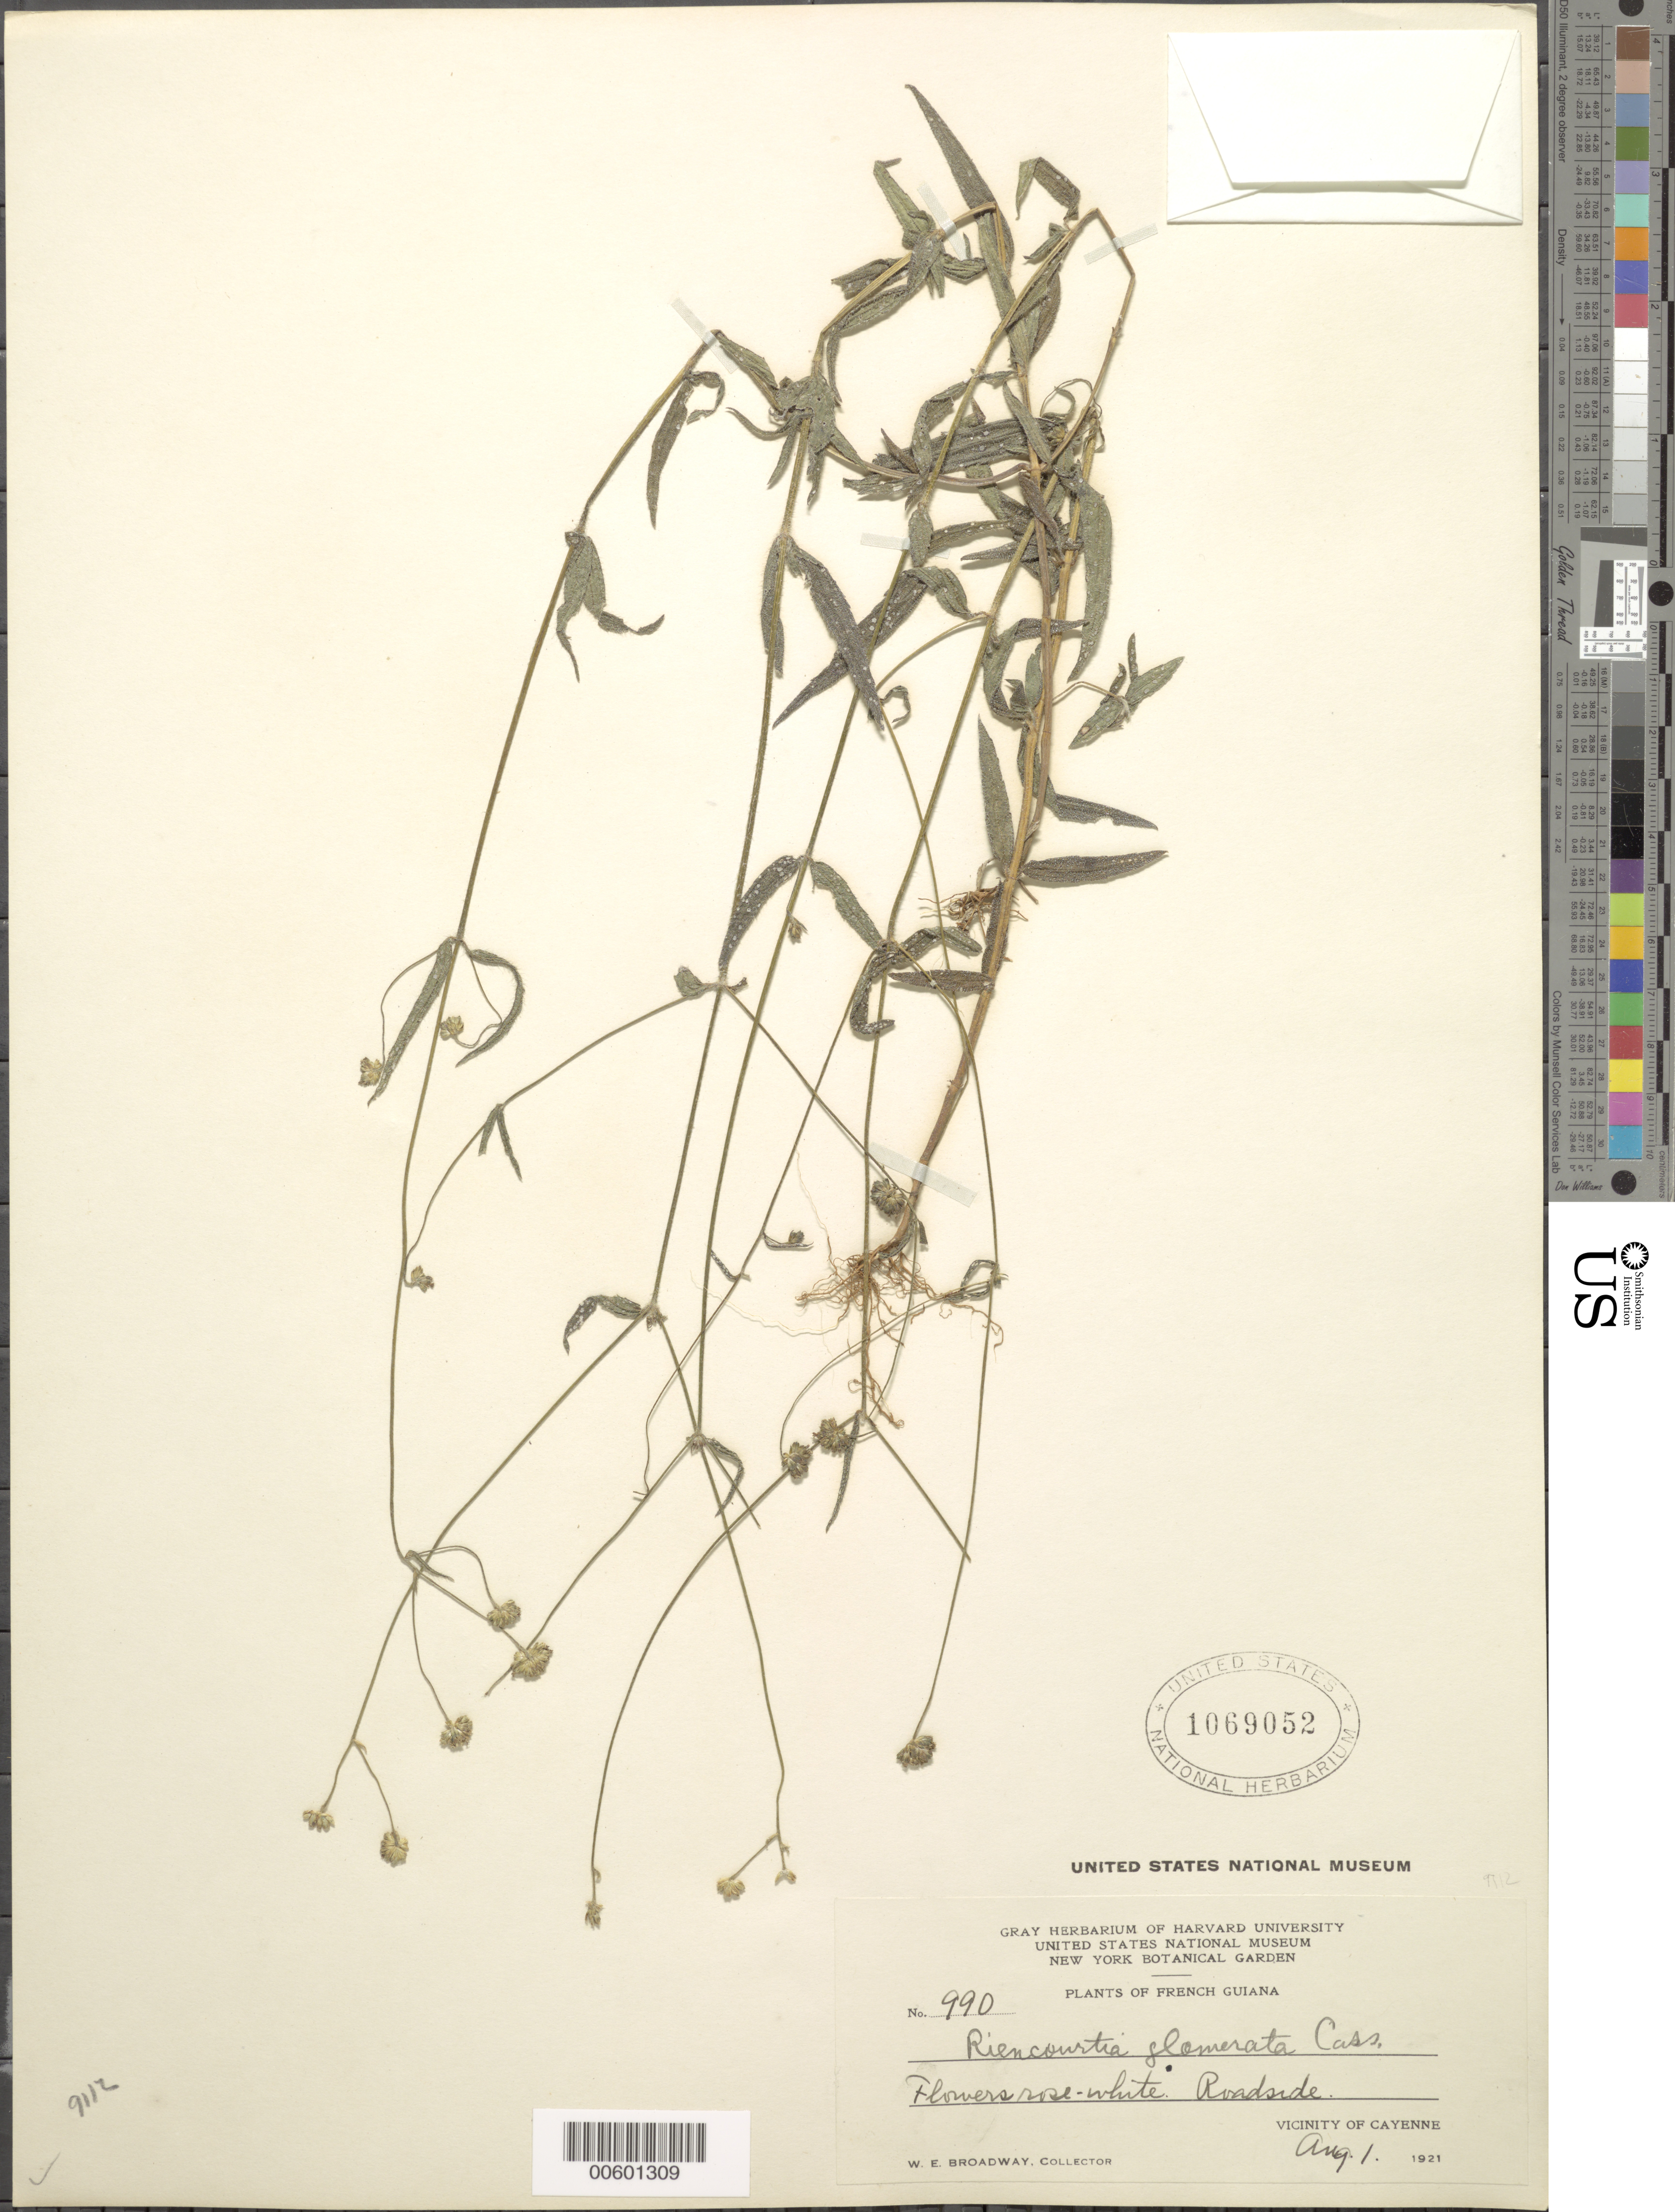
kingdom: Plantae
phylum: Tracheophyta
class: Magnoliopsida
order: Asterales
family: Asteraceae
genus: Riencourtia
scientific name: Riencourtia glomerata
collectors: W. E. Broadway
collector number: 990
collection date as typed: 1-Aug-21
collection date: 1921-08-01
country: French Guiana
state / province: Cayenne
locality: Cayenne, vic.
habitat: roadside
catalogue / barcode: US 1069052